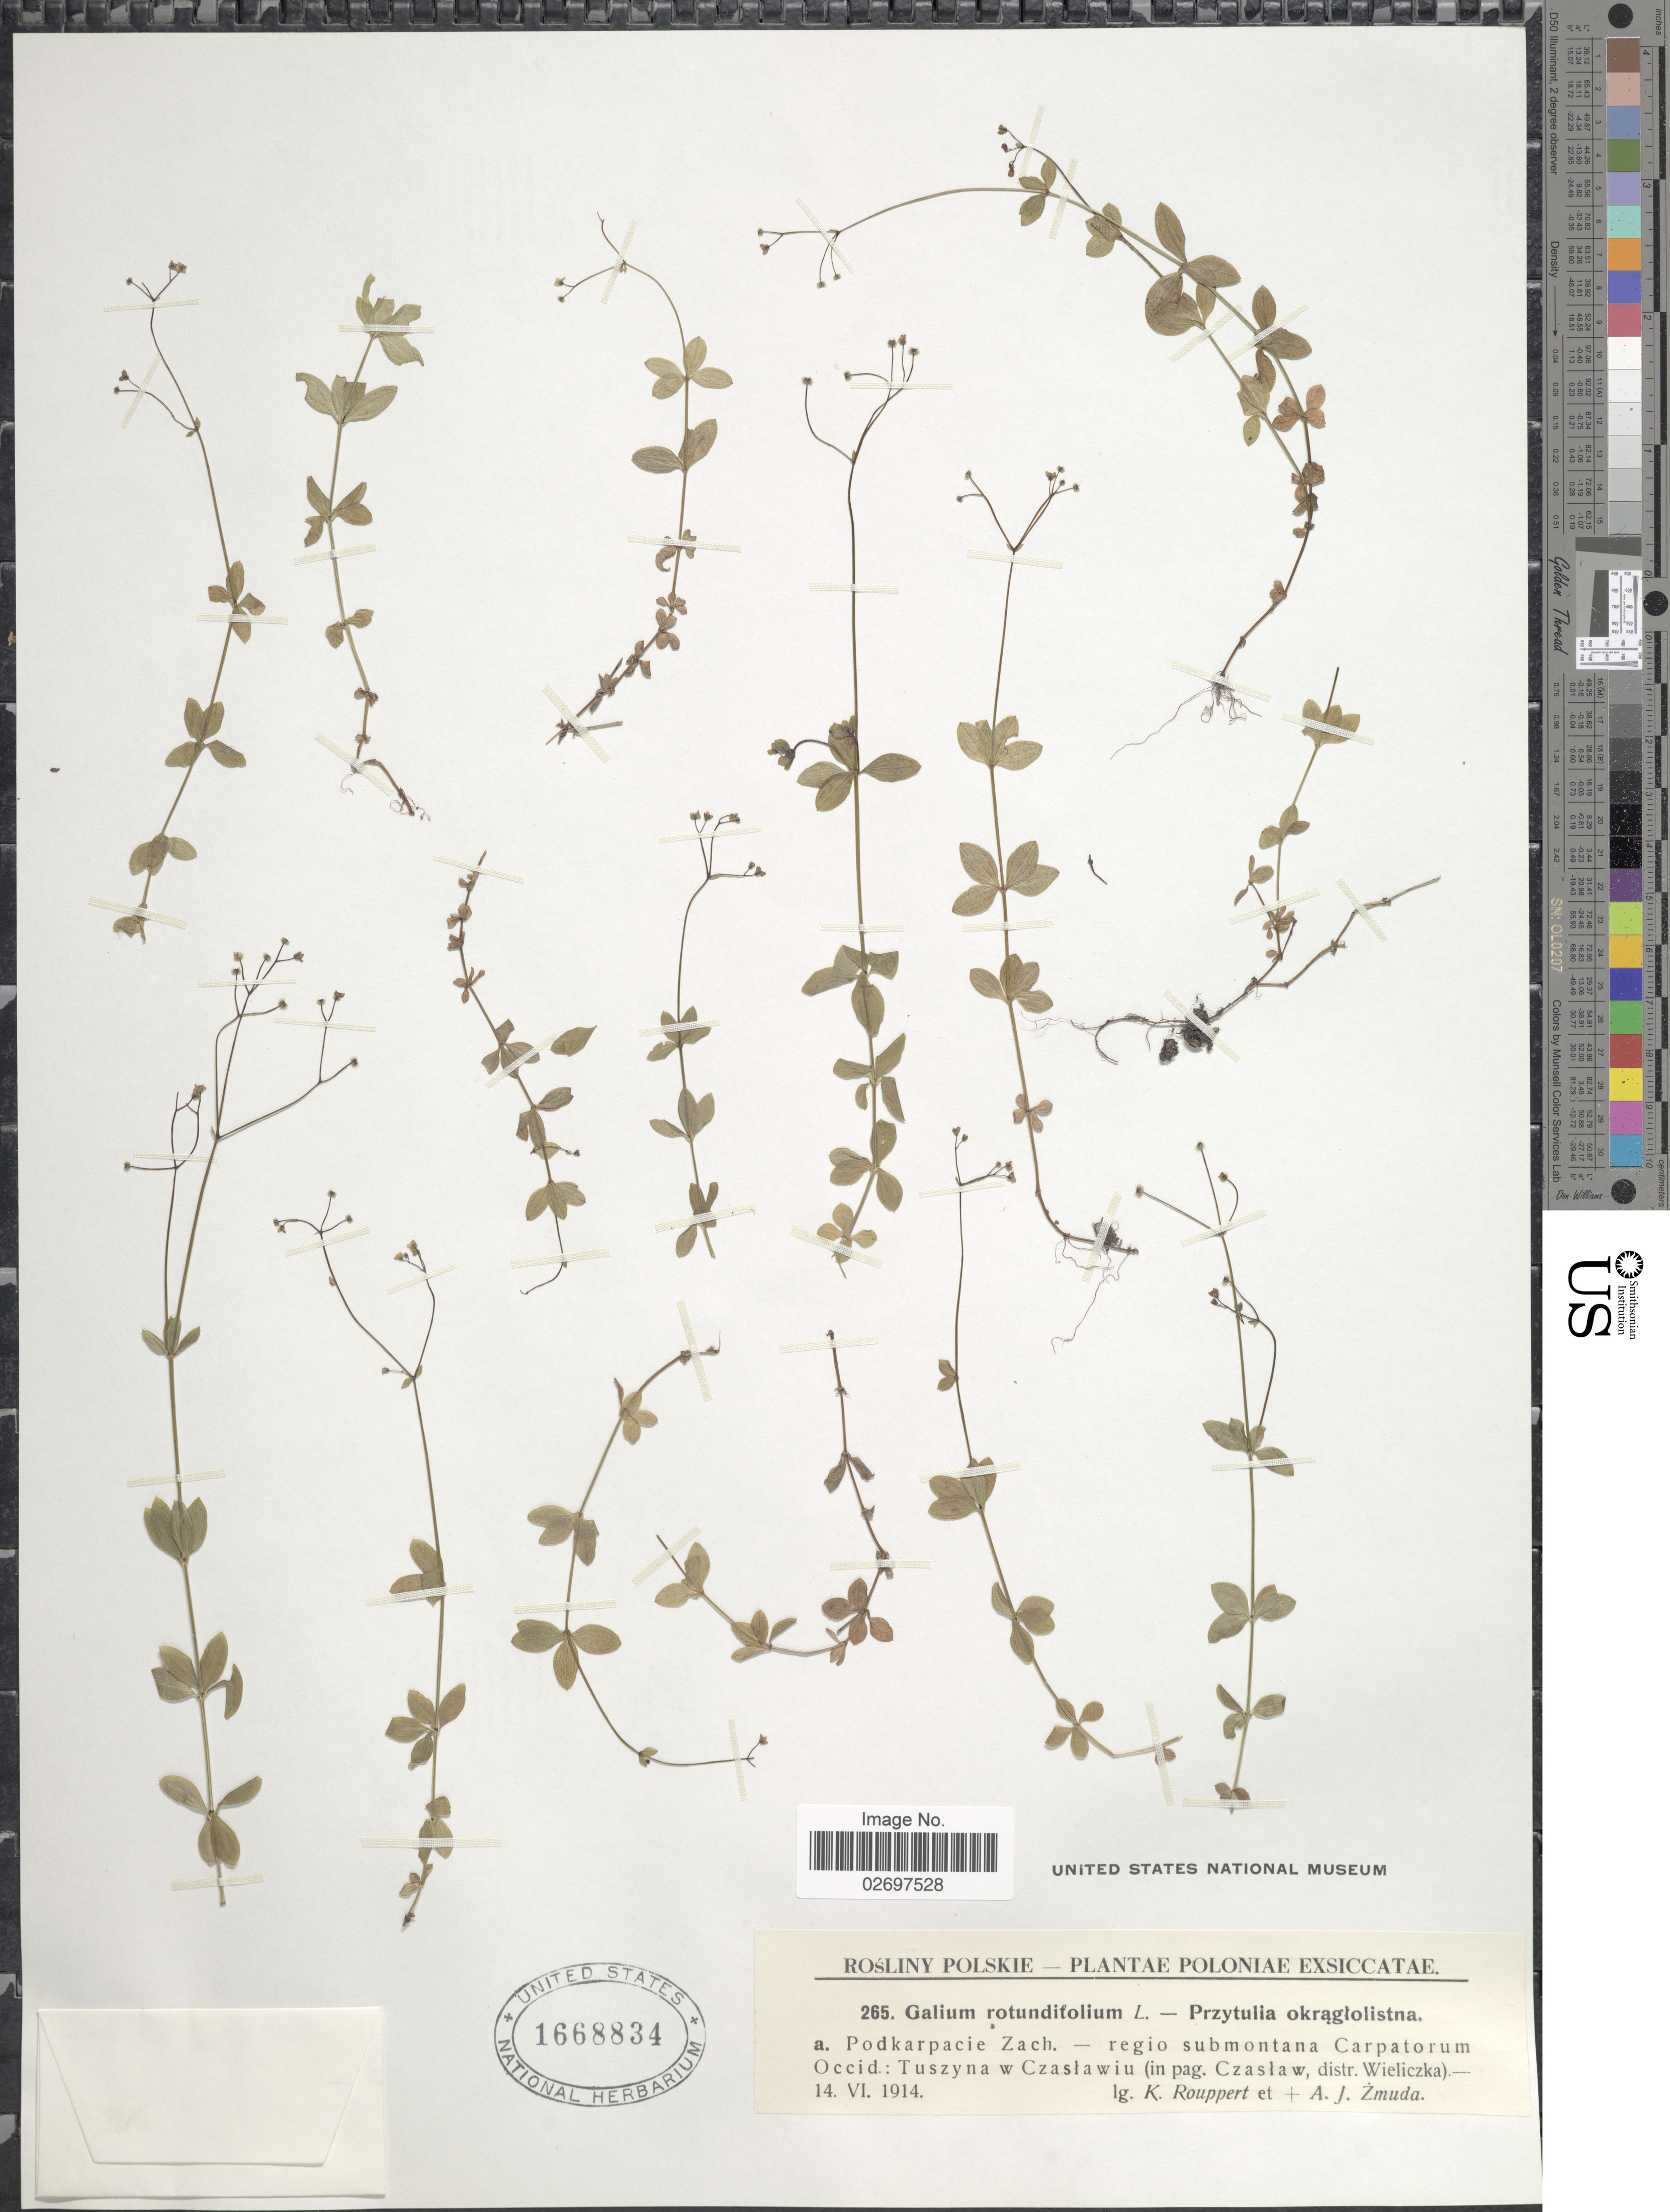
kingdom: Plantae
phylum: Tracheophyta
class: Magnoliopsida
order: Gentianales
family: Rubiaceae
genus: Galium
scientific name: Galium rotundifolium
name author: L.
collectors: K. Rouppert & A. Zmuda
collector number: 265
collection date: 1914-06-14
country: Poland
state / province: Zachodniopomorskie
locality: Polonia. Podkarpacie Zach. - regio submontana Carpatorum Occid.: Tuszyna w Czaslawiu (in pag. Czaslaw, distr. Wieliczka)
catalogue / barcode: US 1668834